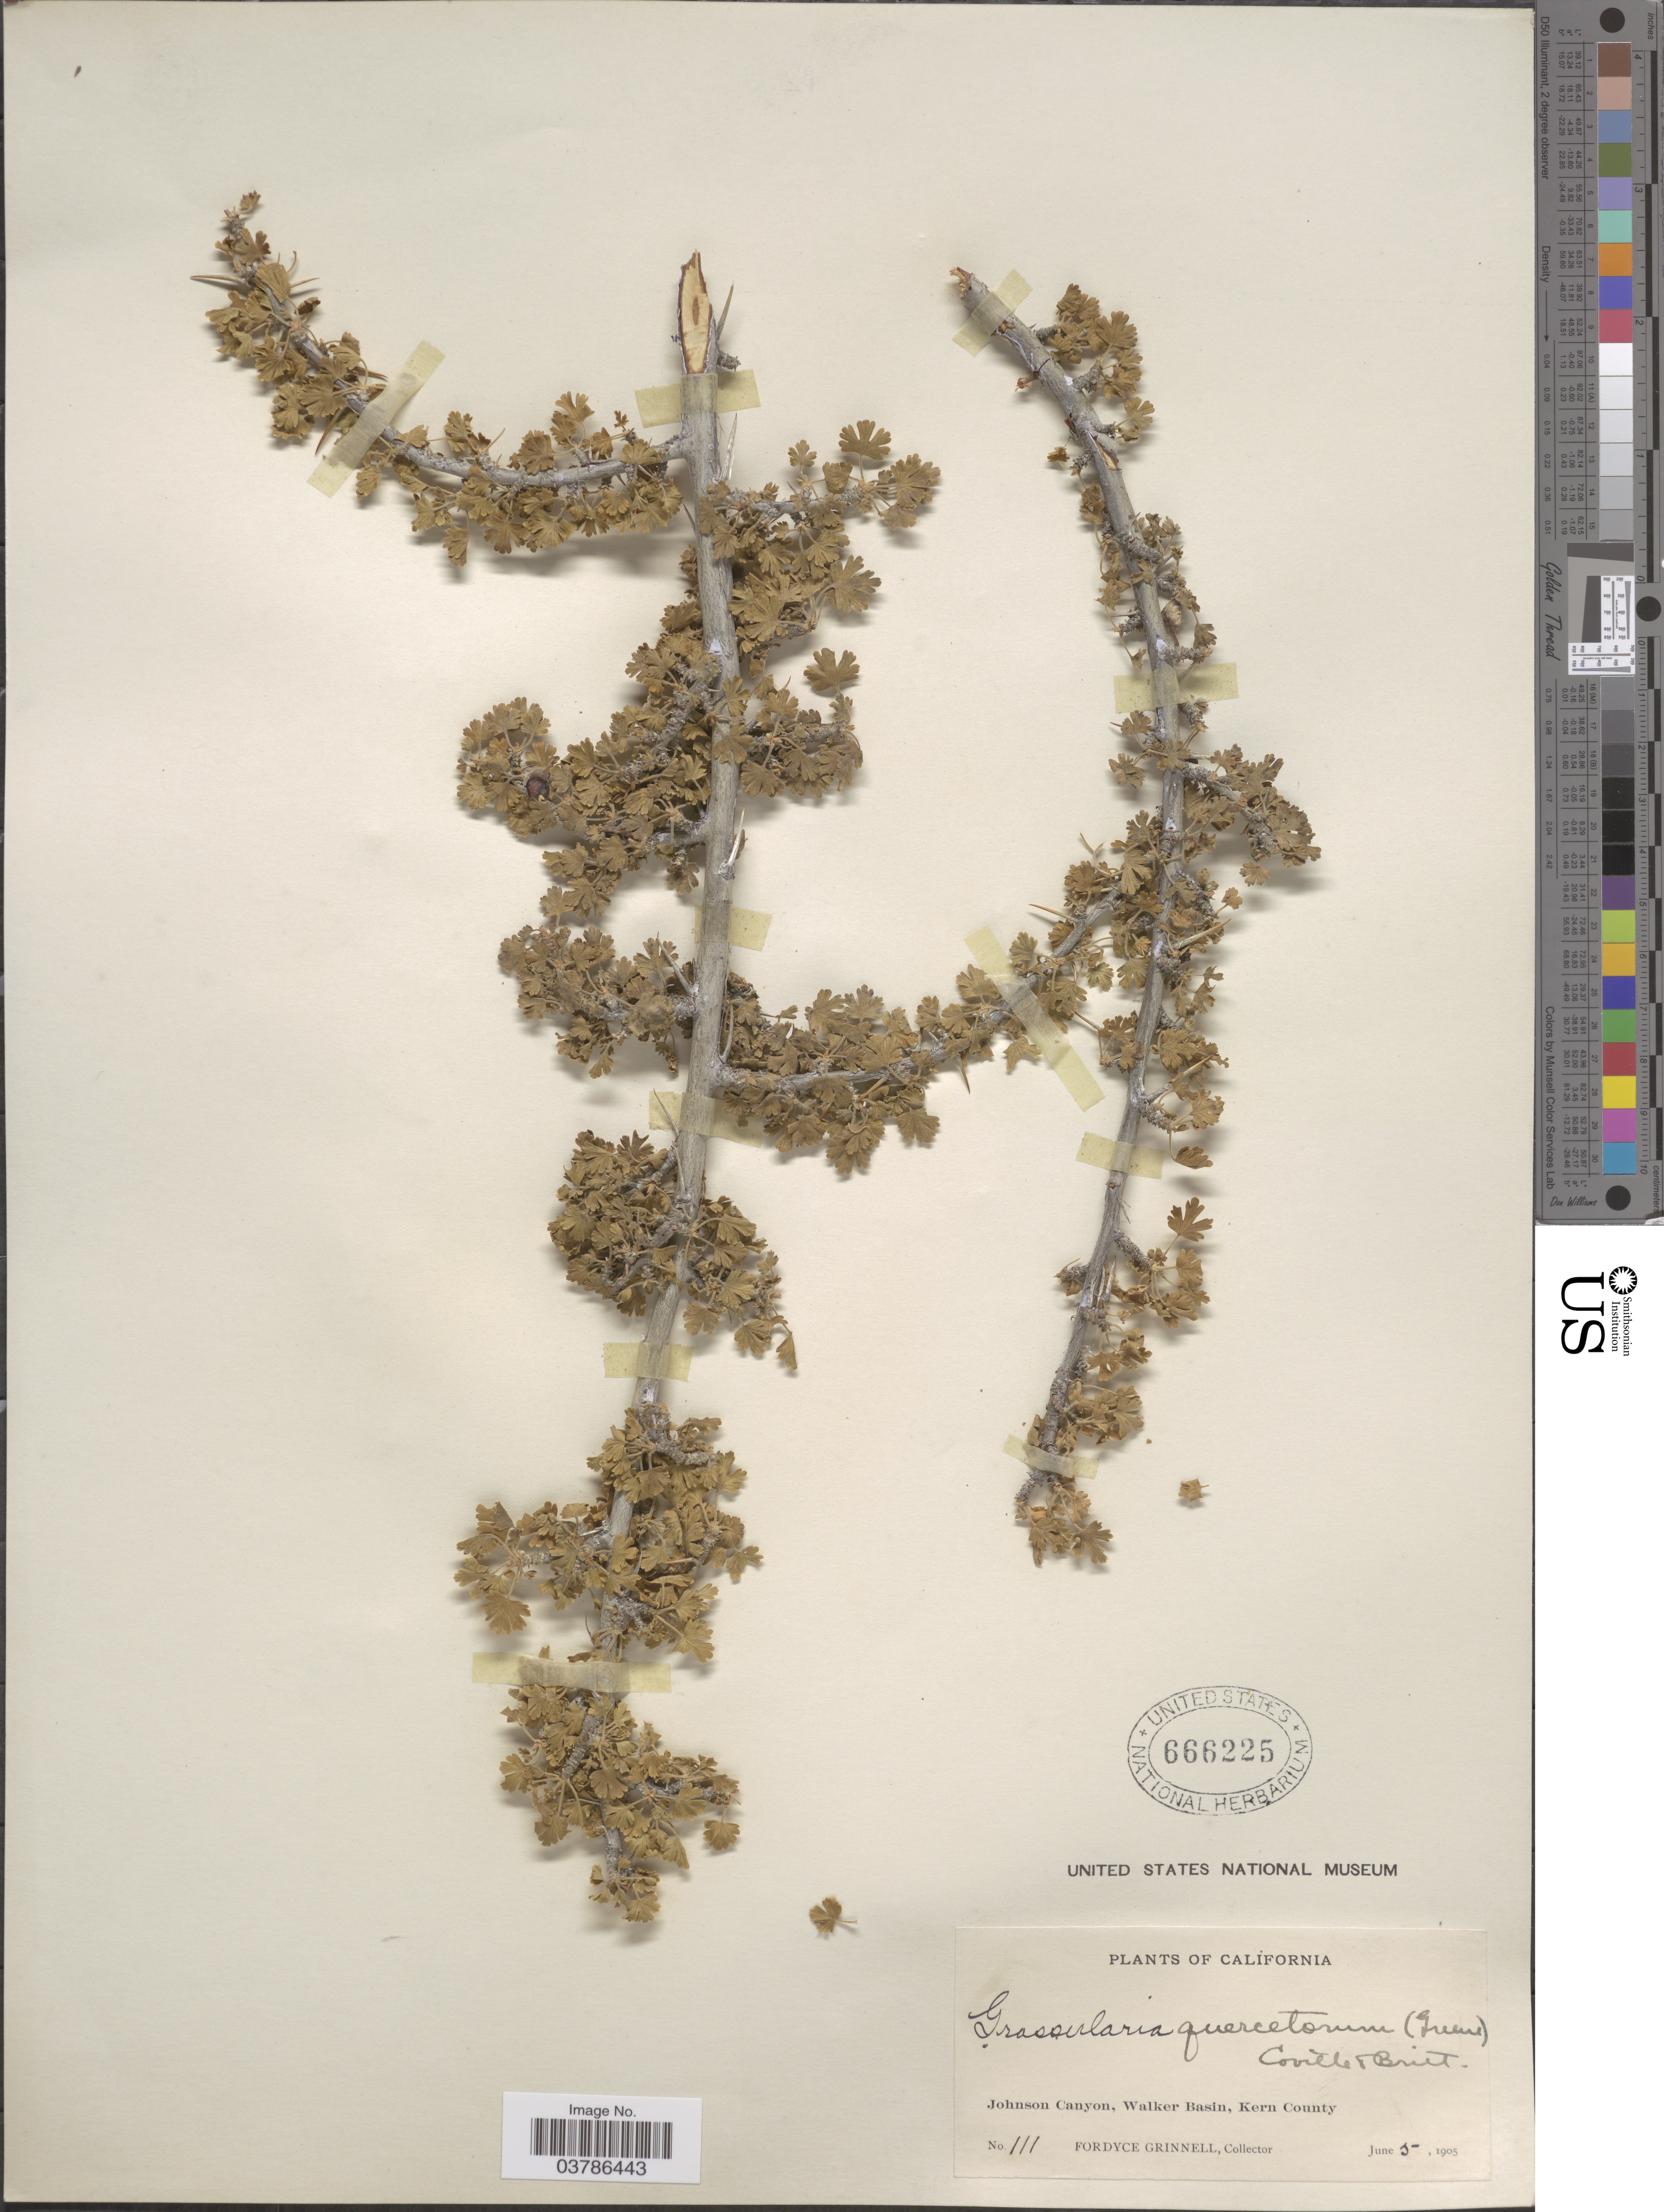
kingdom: Plantae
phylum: Tracheophyta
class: Magnoliopsida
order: Saxifragales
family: Grossulariaceae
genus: Ribes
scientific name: Ribes quercetorum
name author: Greene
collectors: F. Grinnell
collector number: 111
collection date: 1905-06-05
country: United States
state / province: California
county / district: Kern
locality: Johnson Canyon, Walker Basin, Kern County.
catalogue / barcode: US 666225